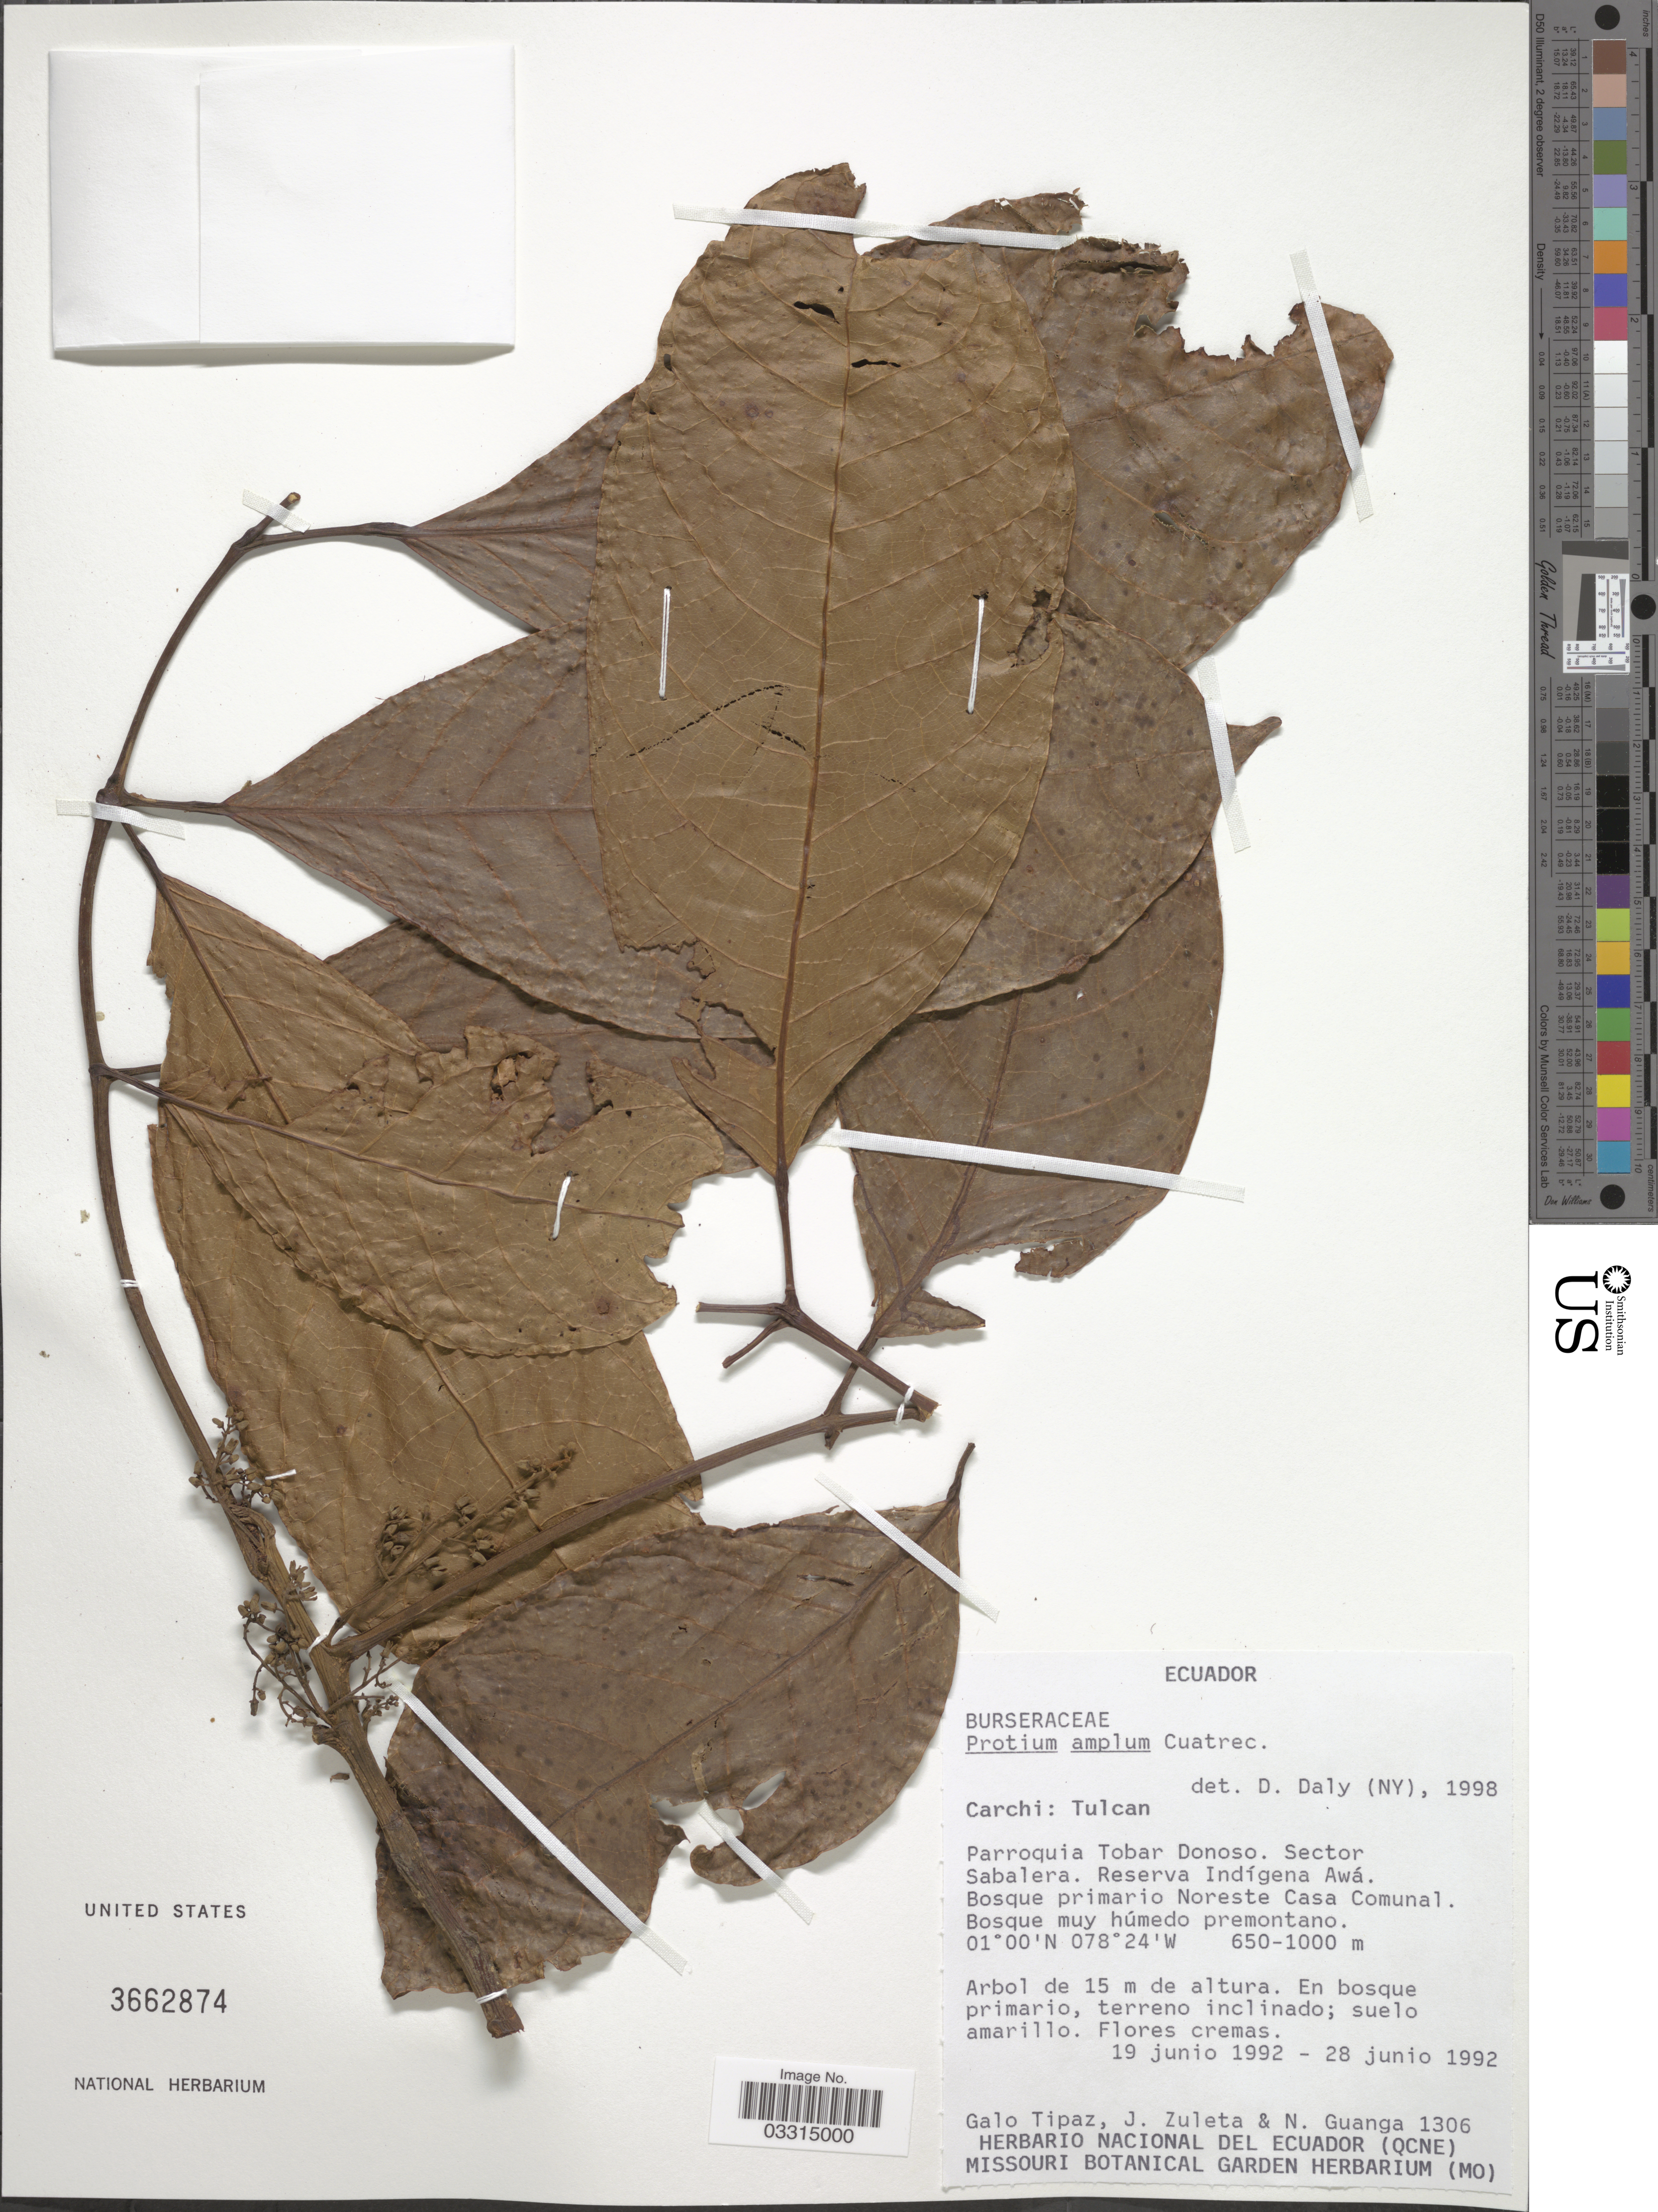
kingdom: Plantae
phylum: Tracheophyta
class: Magnoliopsida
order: Sapindales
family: Burseraceae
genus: Protium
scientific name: Protium amplum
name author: Cuatrec.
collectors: G. Tipaz, J. Zuleta & N. Guanga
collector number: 1306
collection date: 1992-06-19/1992-06-28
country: Ecuador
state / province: Carchi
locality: Tulcan. Parroquia Tobar Donoso. Sector Sabalera. Reserva Indígena Awá. Bosque primario Noreste Casa Comunal.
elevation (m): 650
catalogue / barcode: US 3662874